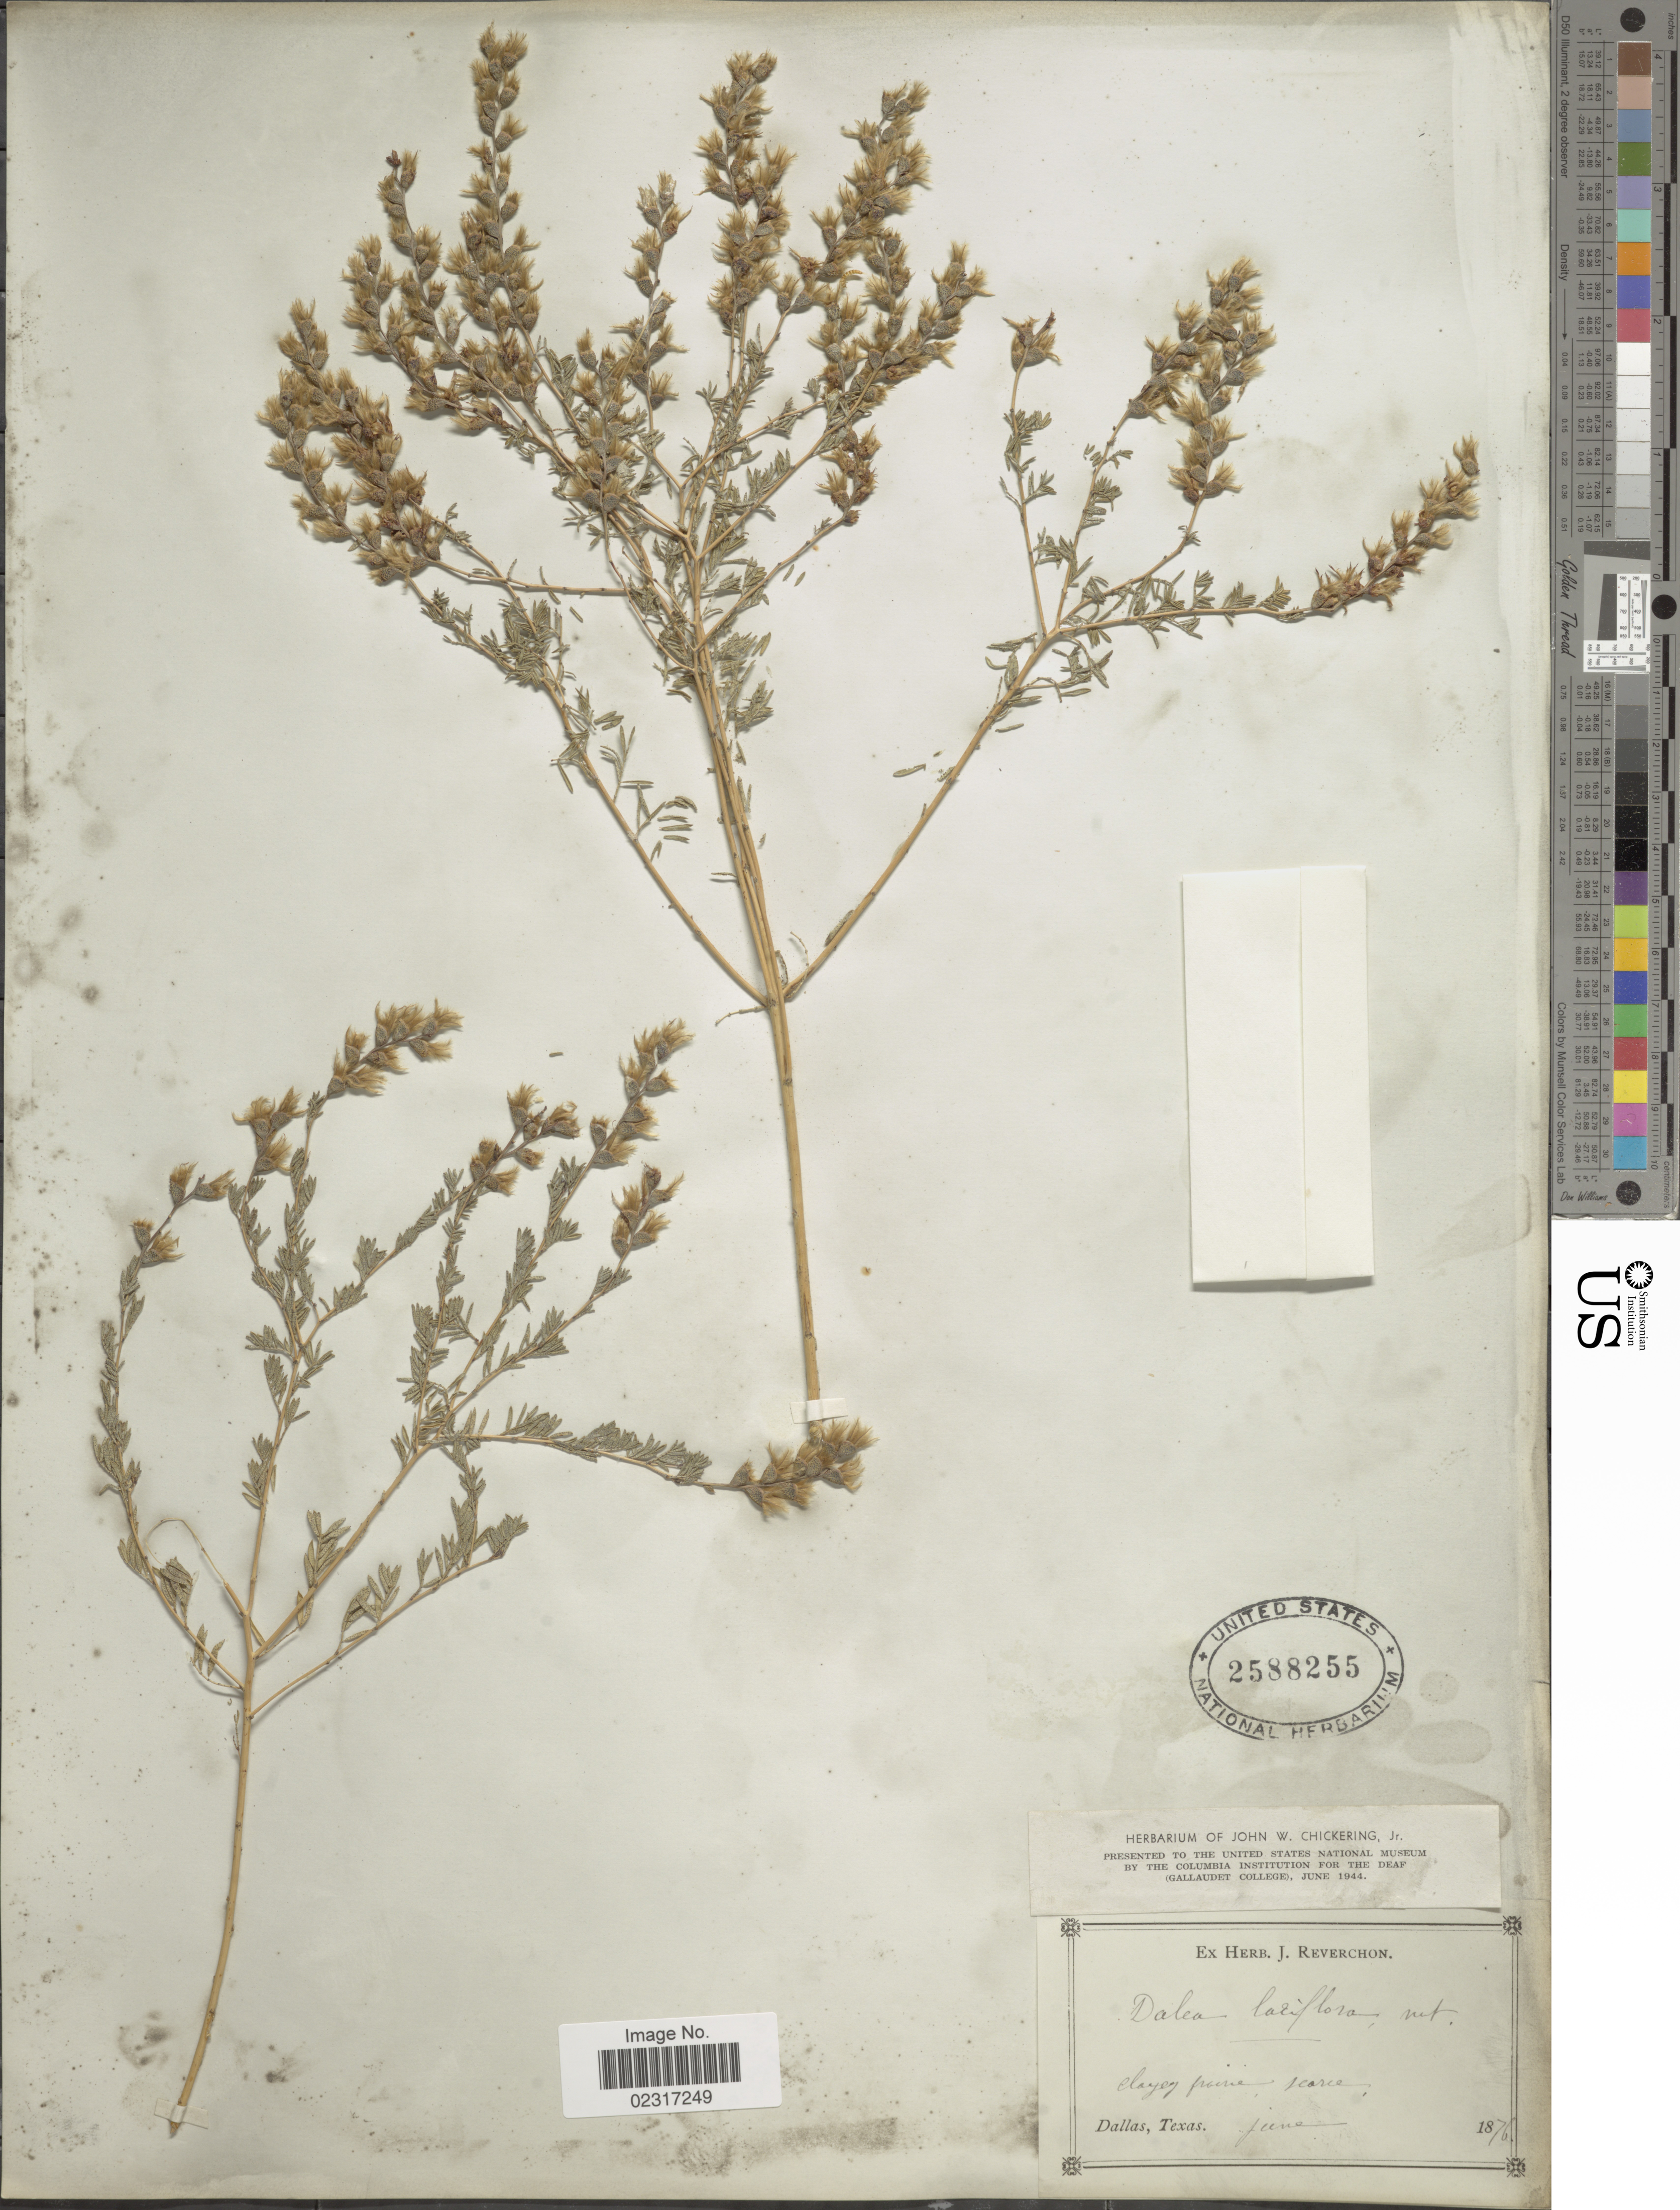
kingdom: Plantae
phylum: Tracheophyta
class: Magnoliopsida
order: Fabales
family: Fabaceae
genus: Dalea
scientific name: Dalea enneandra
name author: Nutt.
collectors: ex herb. J. Reverchon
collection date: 1876-06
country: United States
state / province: Texas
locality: Clayey prairie scarce, Dallas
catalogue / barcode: US 2588255